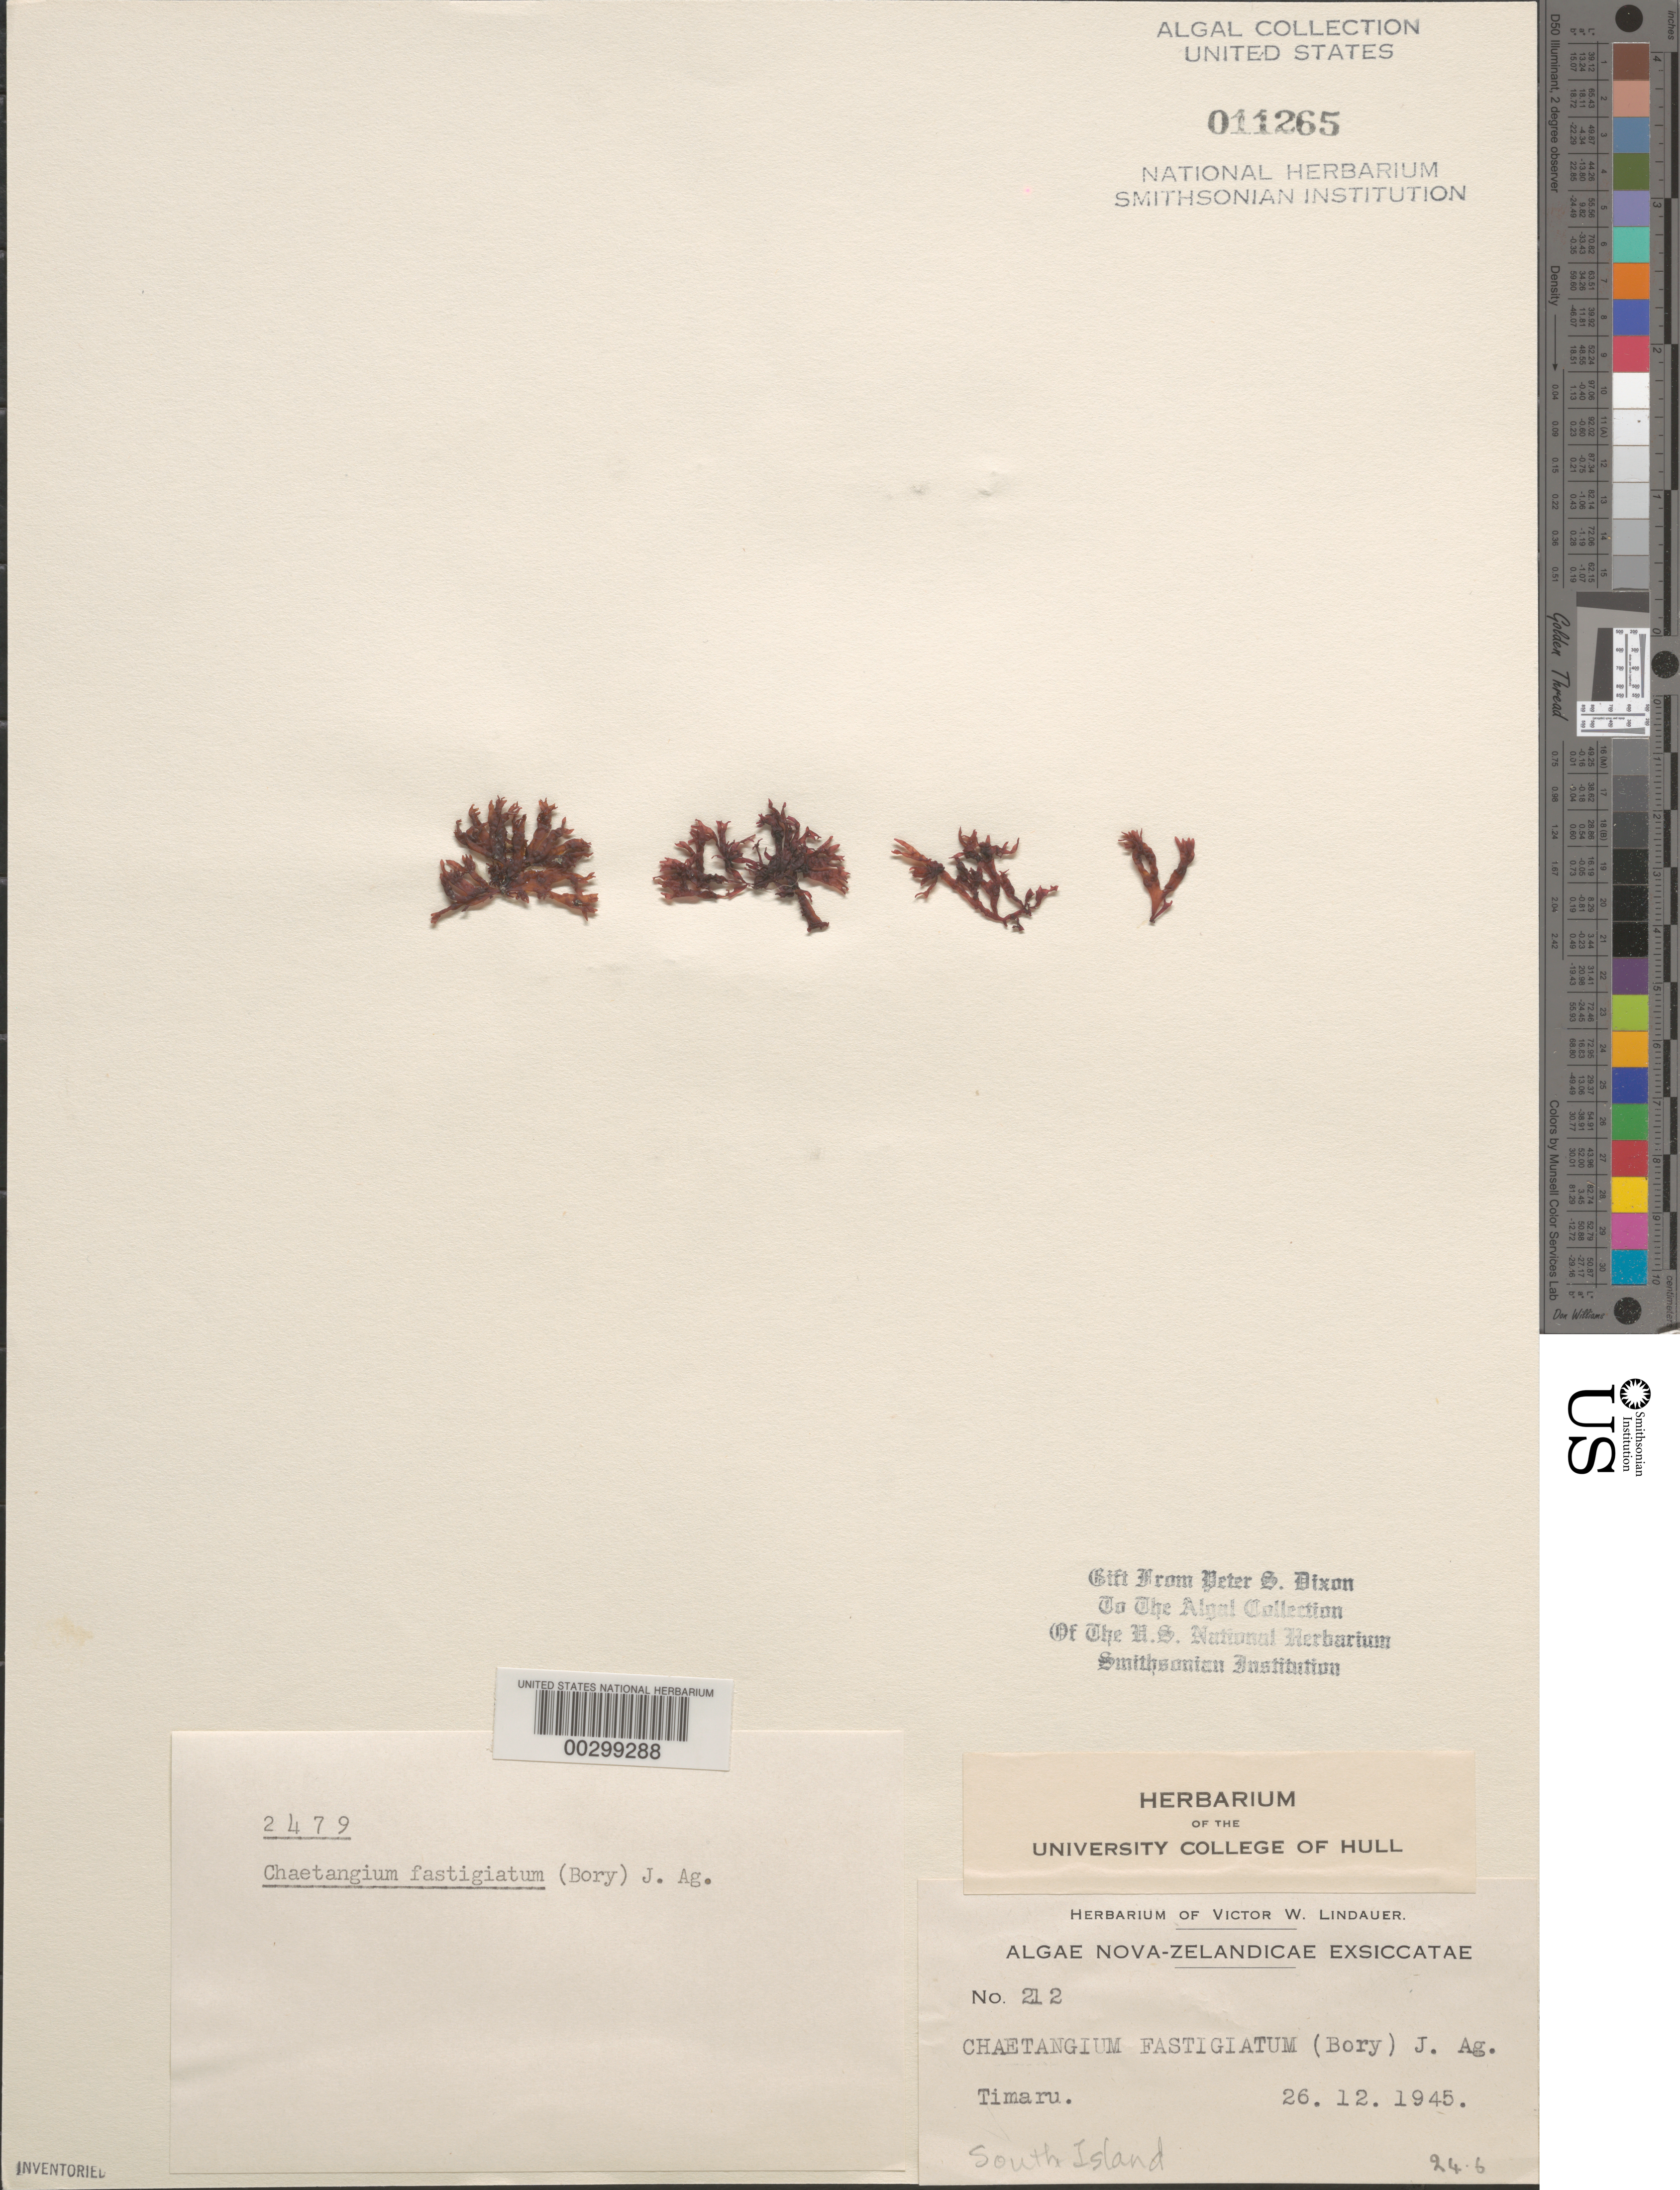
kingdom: Plantae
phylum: Rhodophyta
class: Florideophyceae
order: Nemaliales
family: Scinaiaceae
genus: Nothogenia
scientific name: Nothogenia fastigiata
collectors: V. Lindauer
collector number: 212 & PSD 2479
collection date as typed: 26 Dec 1945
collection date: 1945-12-26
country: New Zealand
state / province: Canterbury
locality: Timaru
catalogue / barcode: US 11265